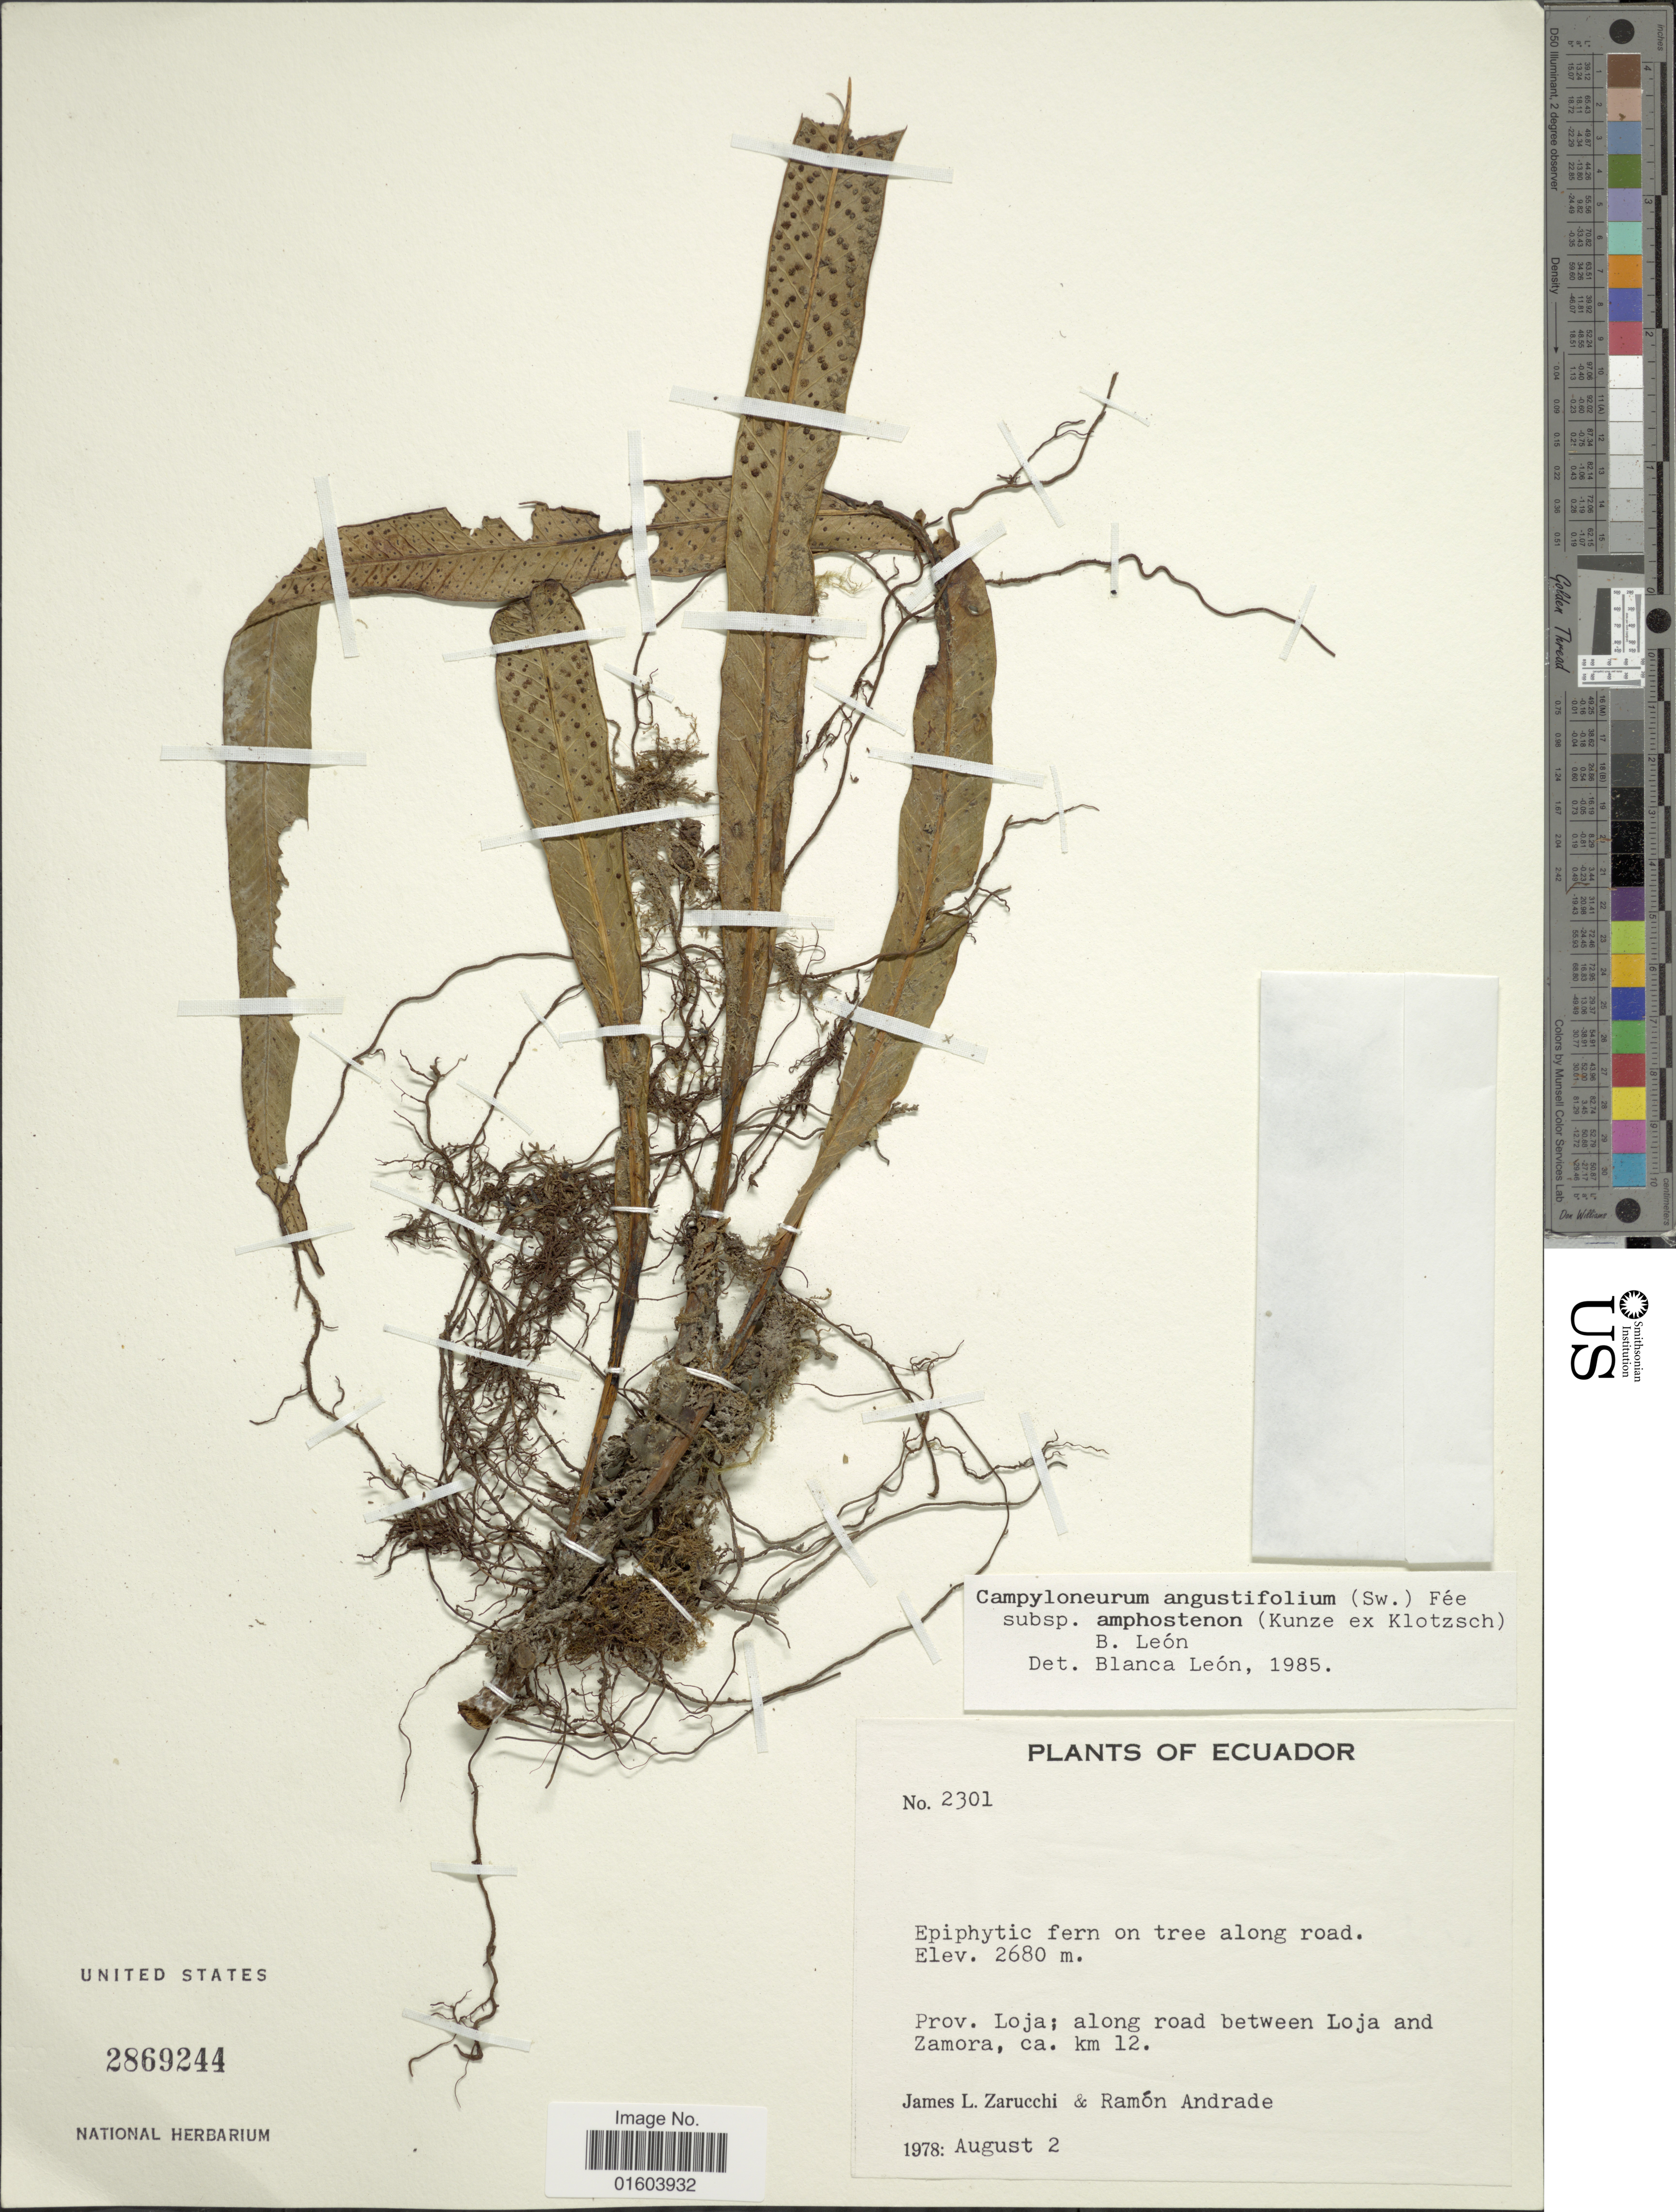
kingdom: Plantae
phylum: Tracheophyta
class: Polypodiopsida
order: Polypodiales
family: Polypodiaceae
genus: Campyloneurum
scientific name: Campyloneurum angustifolium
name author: (Sw.) Fée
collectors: J. L. Zarucchi & R. Andrade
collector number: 2301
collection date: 1978-08-02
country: Ecuador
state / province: Loja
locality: Ecuador, Prov. Loja; along road between Loja and Zamora, ca. km 12.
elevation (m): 2680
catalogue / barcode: US 2869244